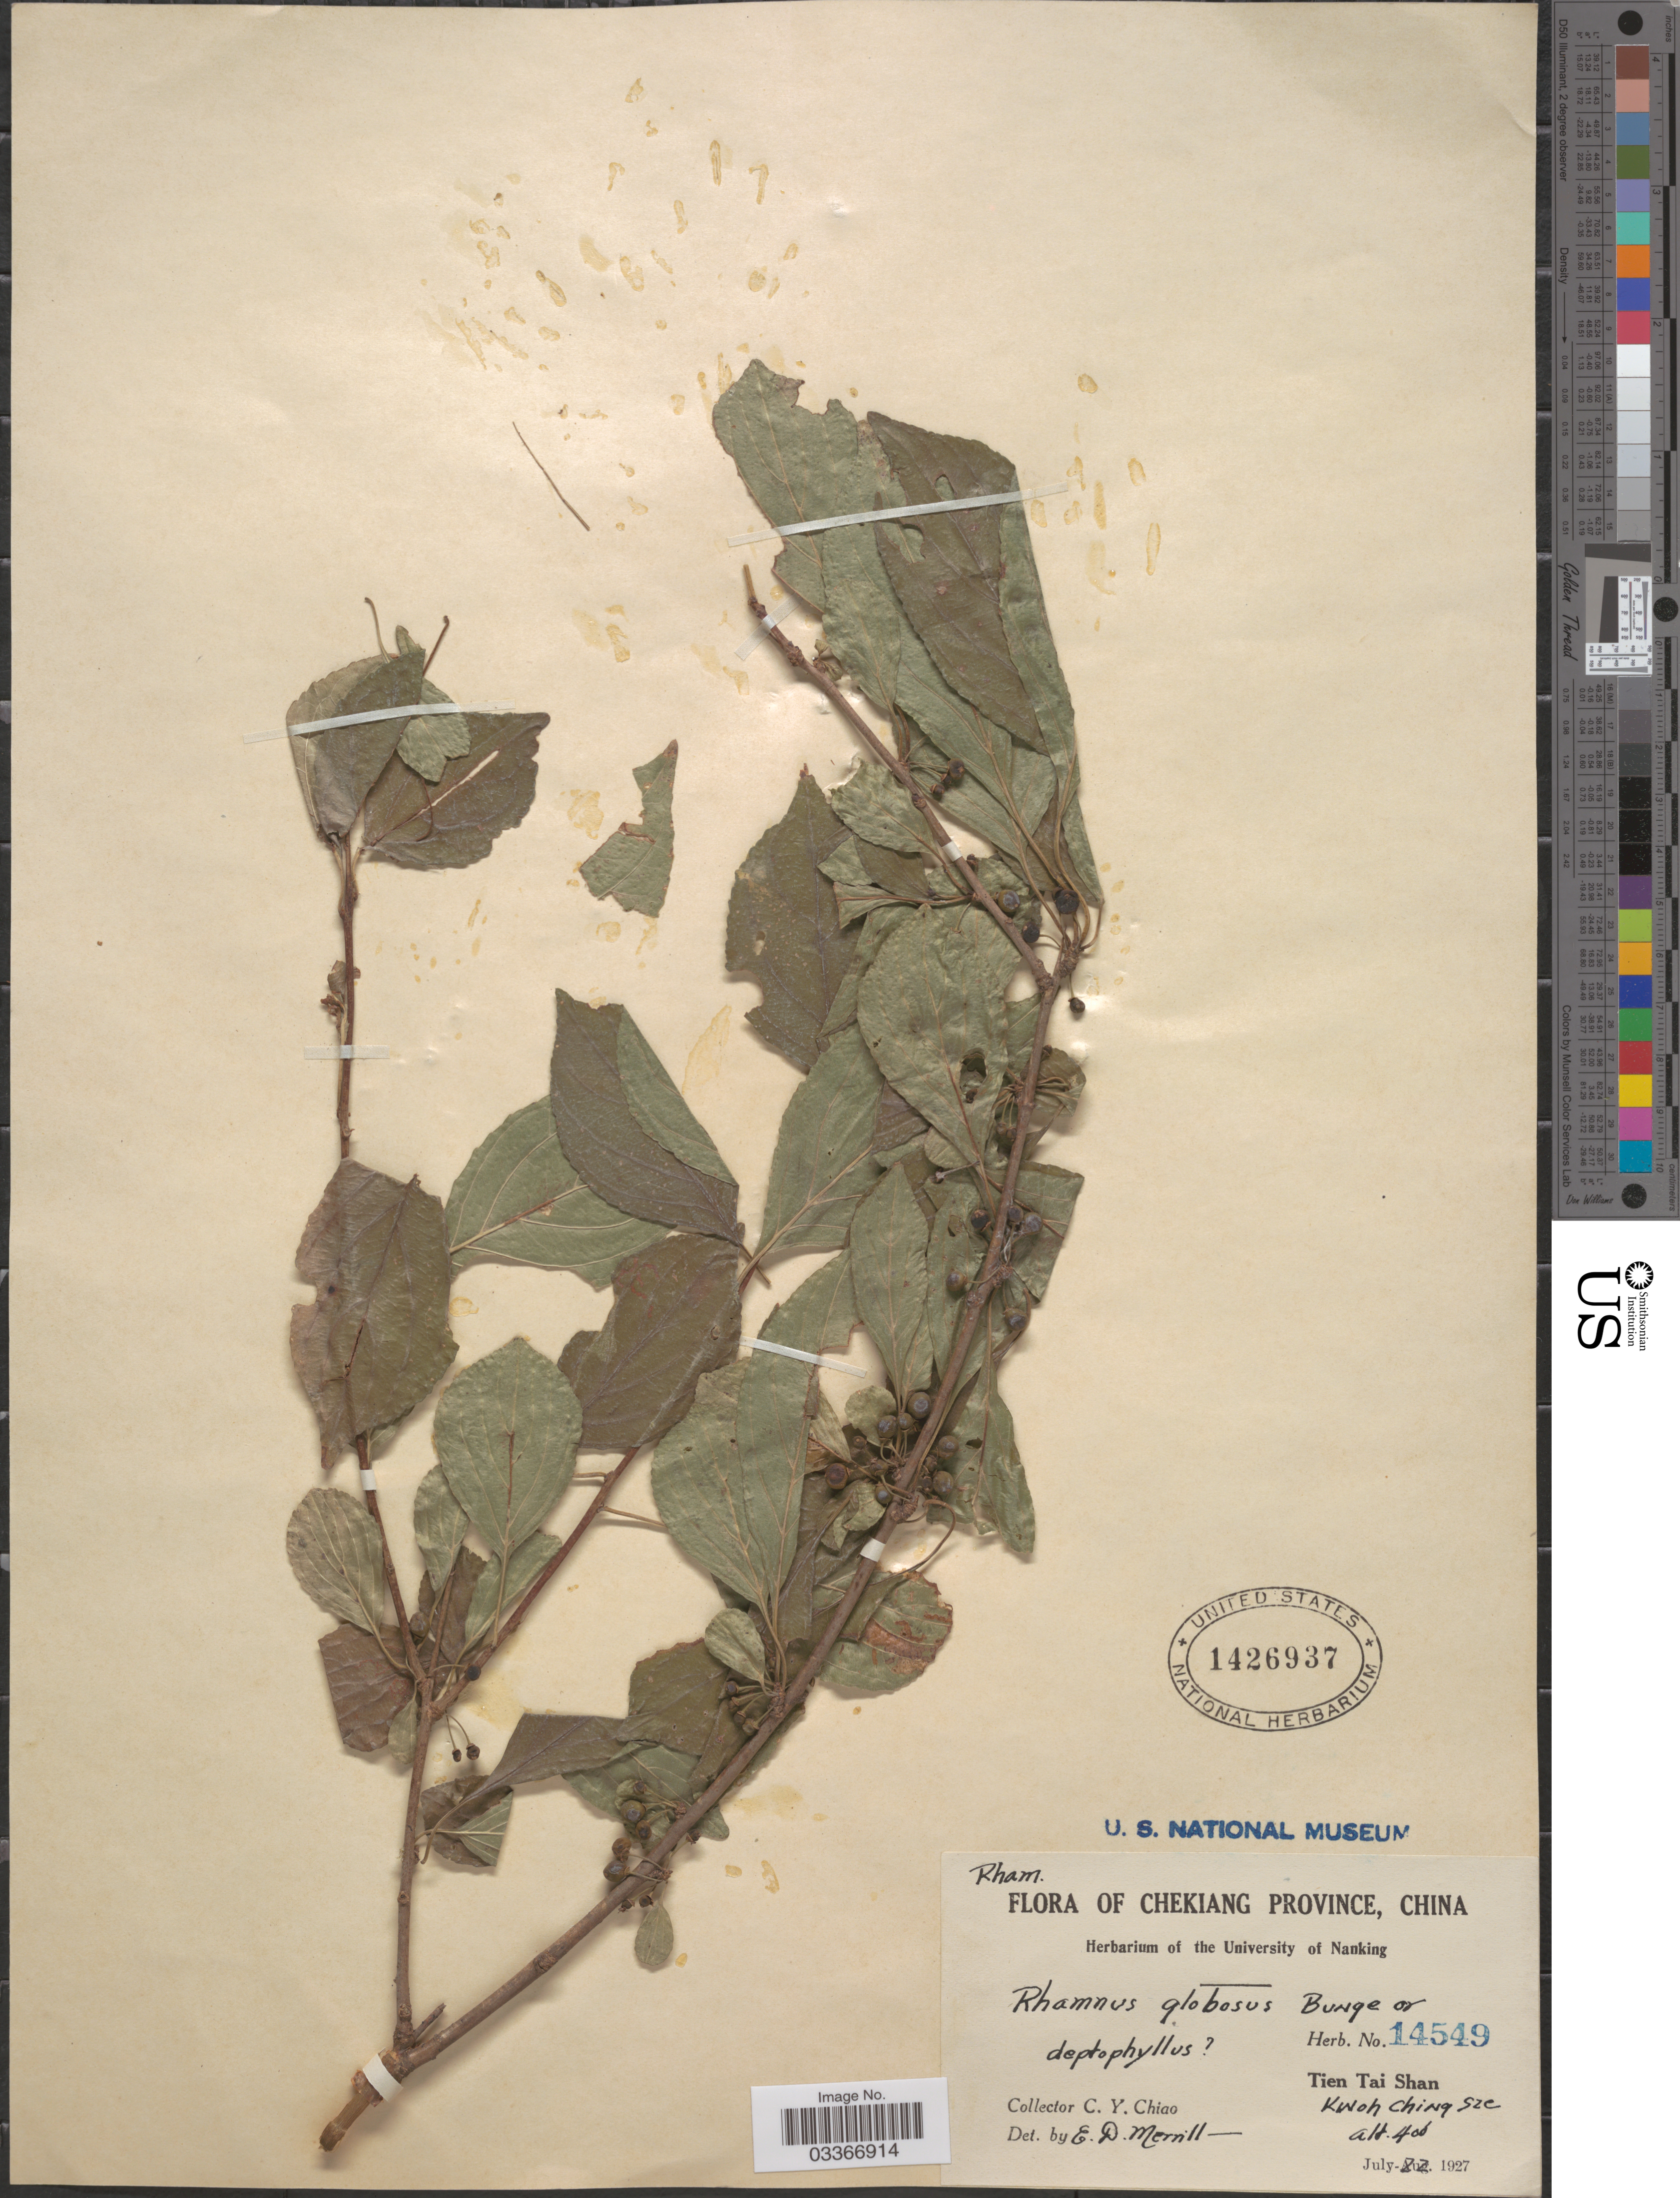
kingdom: Plantae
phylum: Tracheophyta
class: Magnoliopsida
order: Rosales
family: Rhamnaceae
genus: Rhamnus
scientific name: Rhamnus globosa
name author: Bunge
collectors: C. Y. Chiao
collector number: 14549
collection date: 1927-07-22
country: China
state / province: Zhejiang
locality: Chekiang Province. Tien Tai Shan Kwoh Ching Sze.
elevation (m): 122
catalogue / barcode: US 1426937